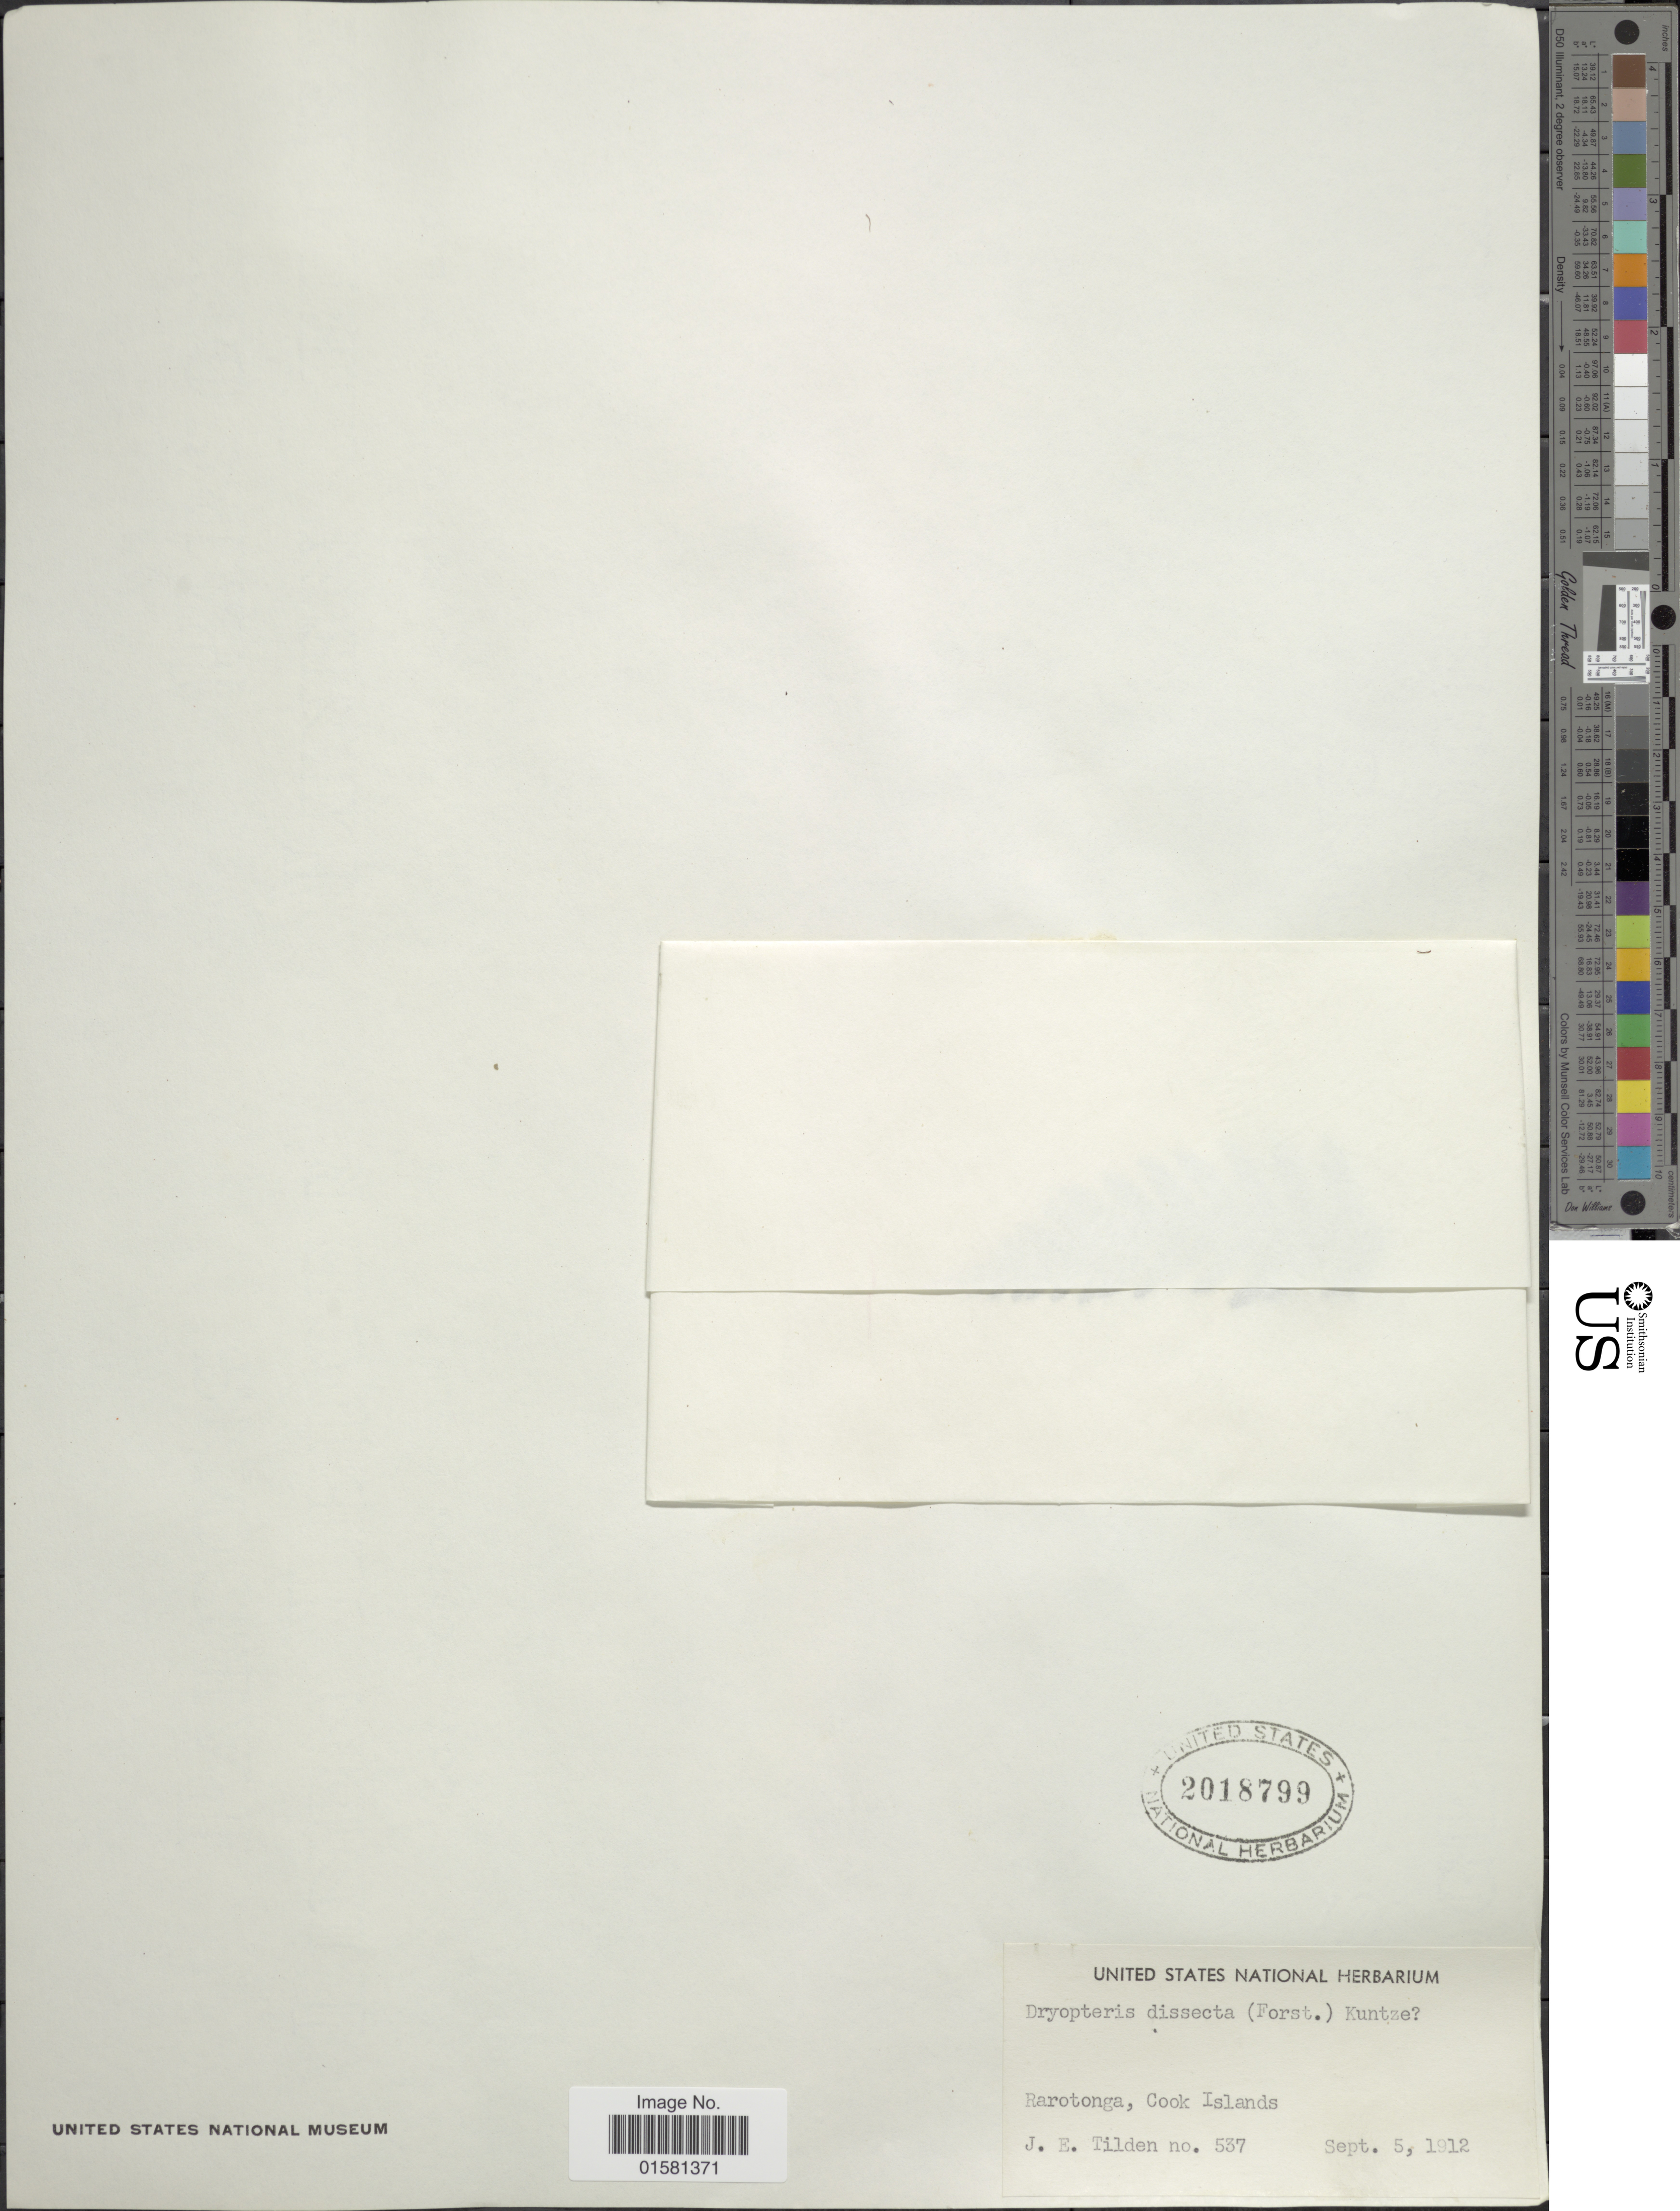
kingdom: Plantae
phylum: Tracheophyta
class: Polypodiopsida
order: Polypodiales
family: Tectariaceae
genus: Tectaria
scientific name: Tectaria dissecta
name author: (G. Forst.) Lellinger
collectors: J. E. Tilden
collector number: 537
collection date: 1912-09-05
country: Cook Islands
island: Rarotonga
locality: Rarotonga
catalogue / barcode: US 2018799